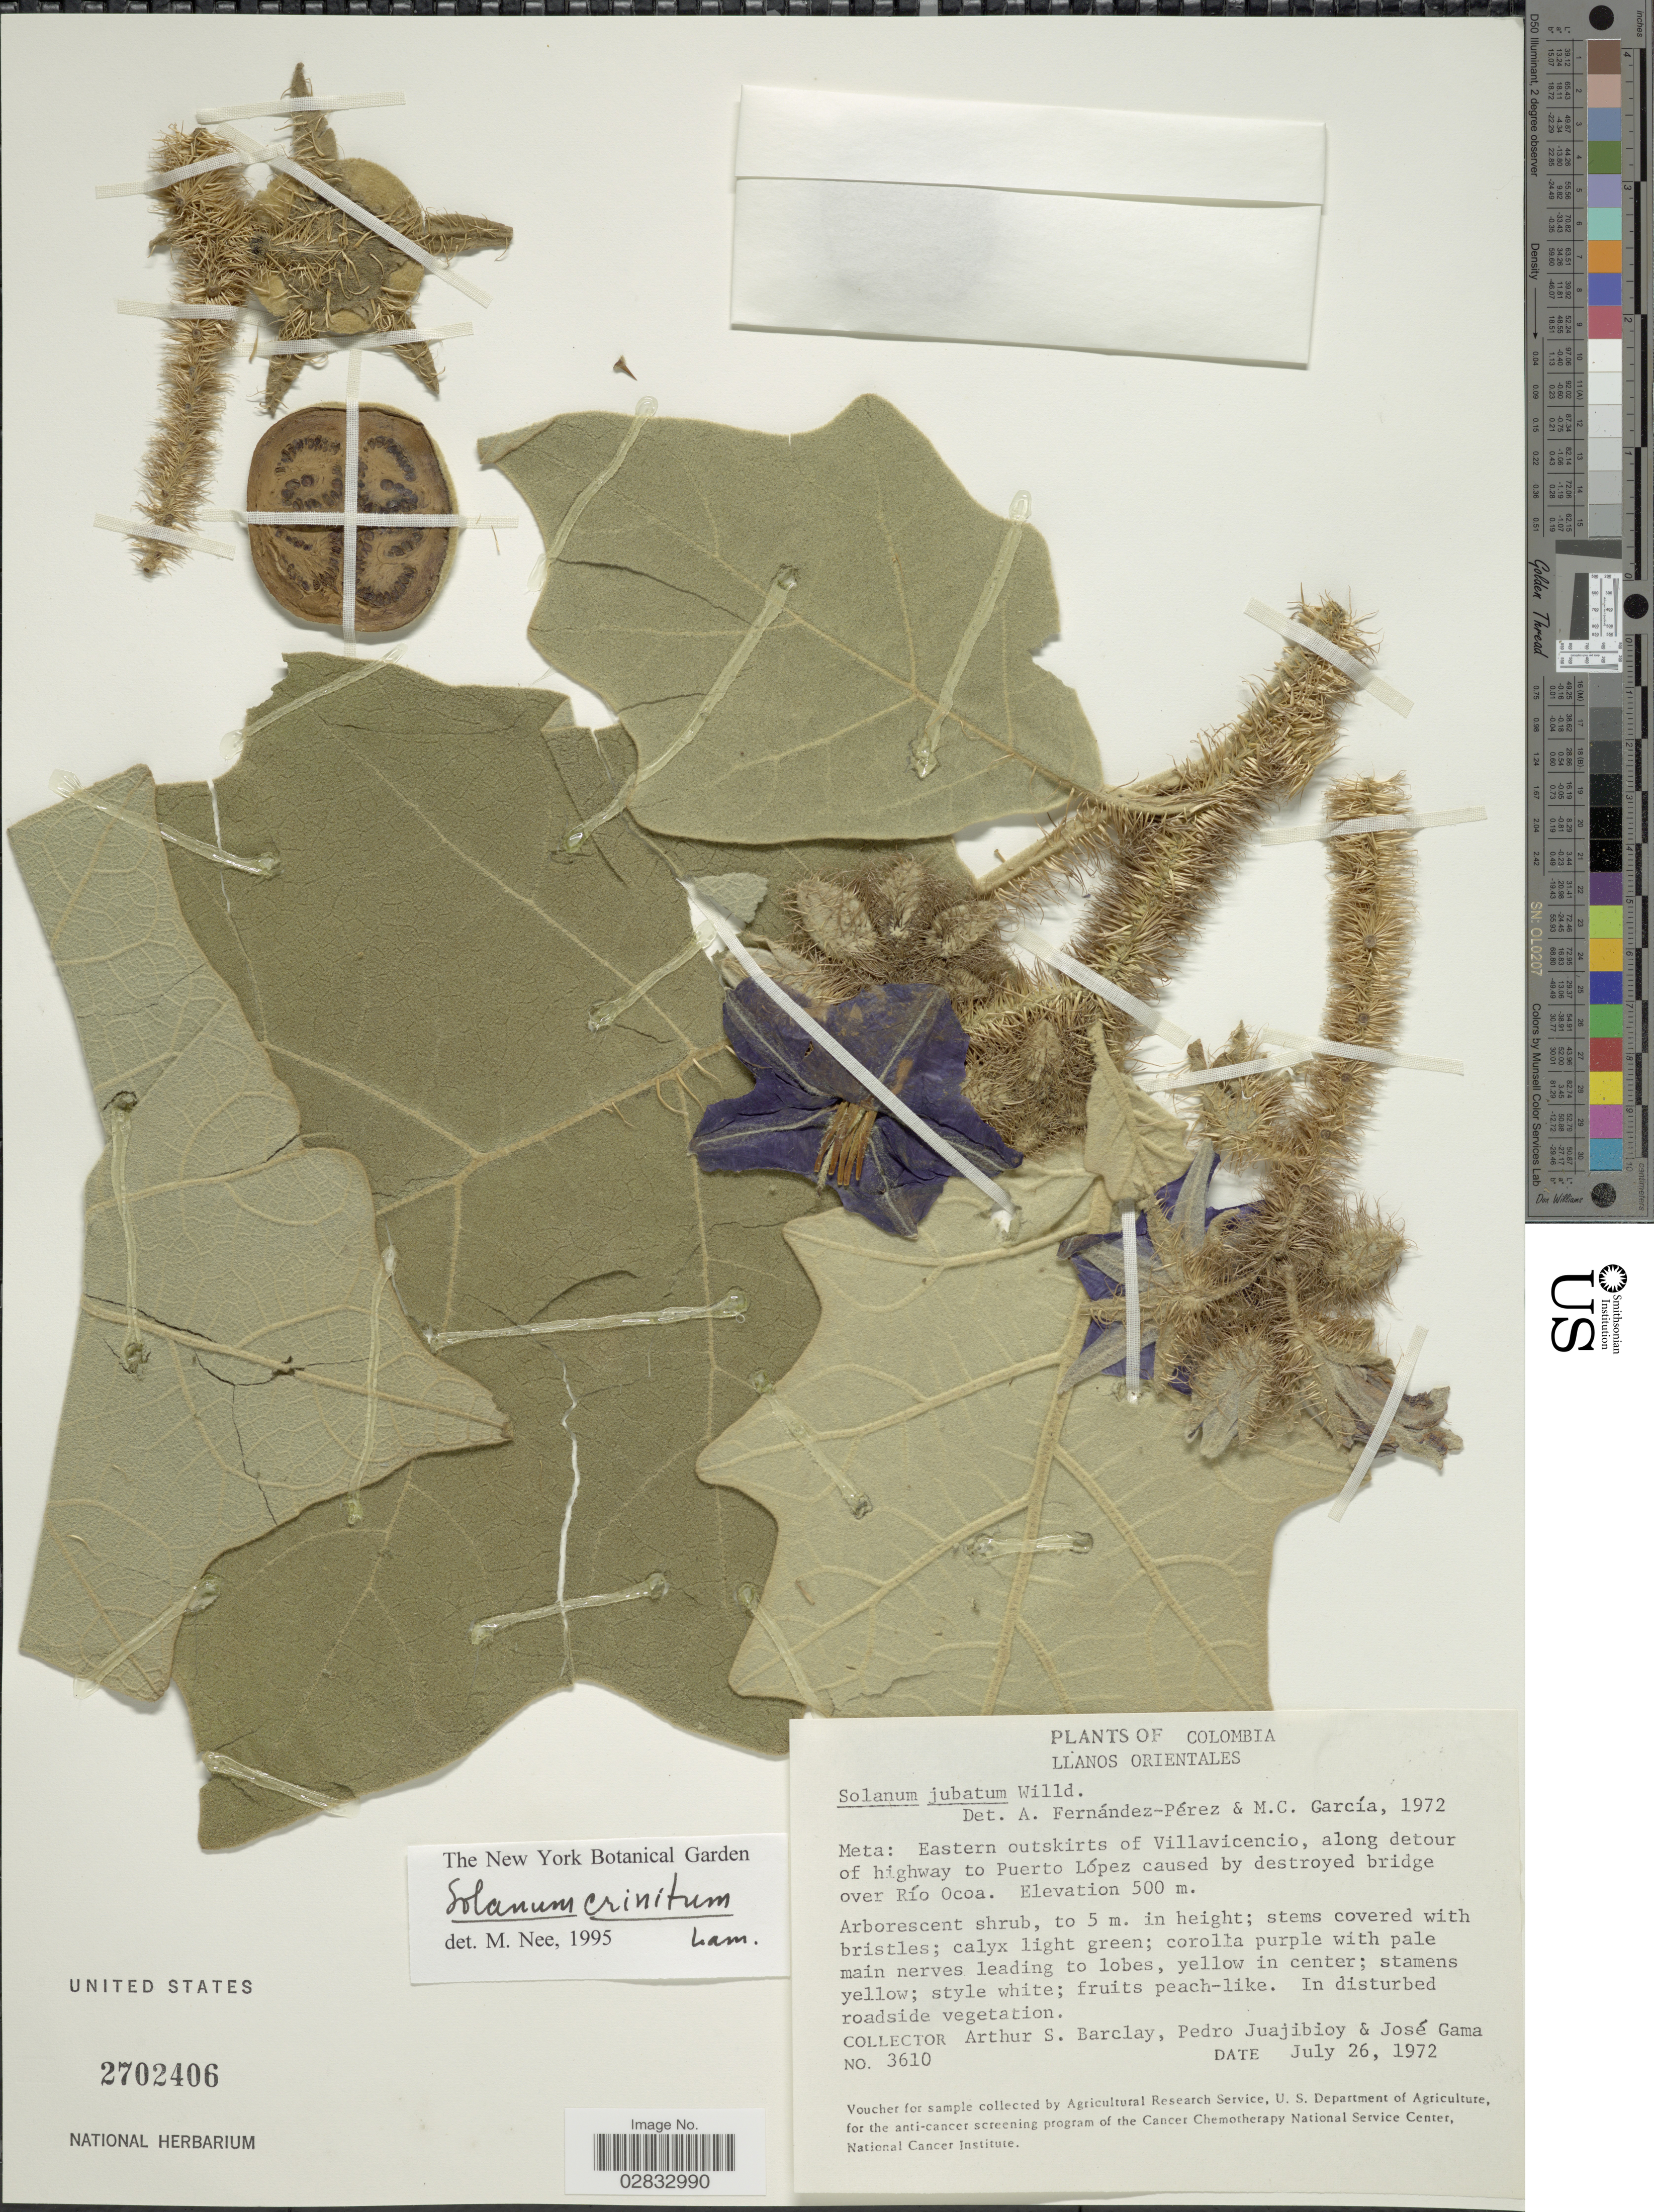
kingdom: Plantae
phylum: Tracheophyta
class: Magnoliopsida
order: Solanales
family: Solanaceae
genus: Solanum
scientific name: Solanum crinitum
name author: Lam.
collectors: A. S. Barclay, P. Juajibioy & J. Gama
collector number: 3610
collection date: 1972-07-26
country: Colombia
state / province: Meta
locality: Llanos Orientales. Eastern outskirts of Villavicencio, along detour of highway to Puerto López caused by destroyed bridge over Río Ocoa.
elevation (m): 500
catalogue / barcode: US 2702406